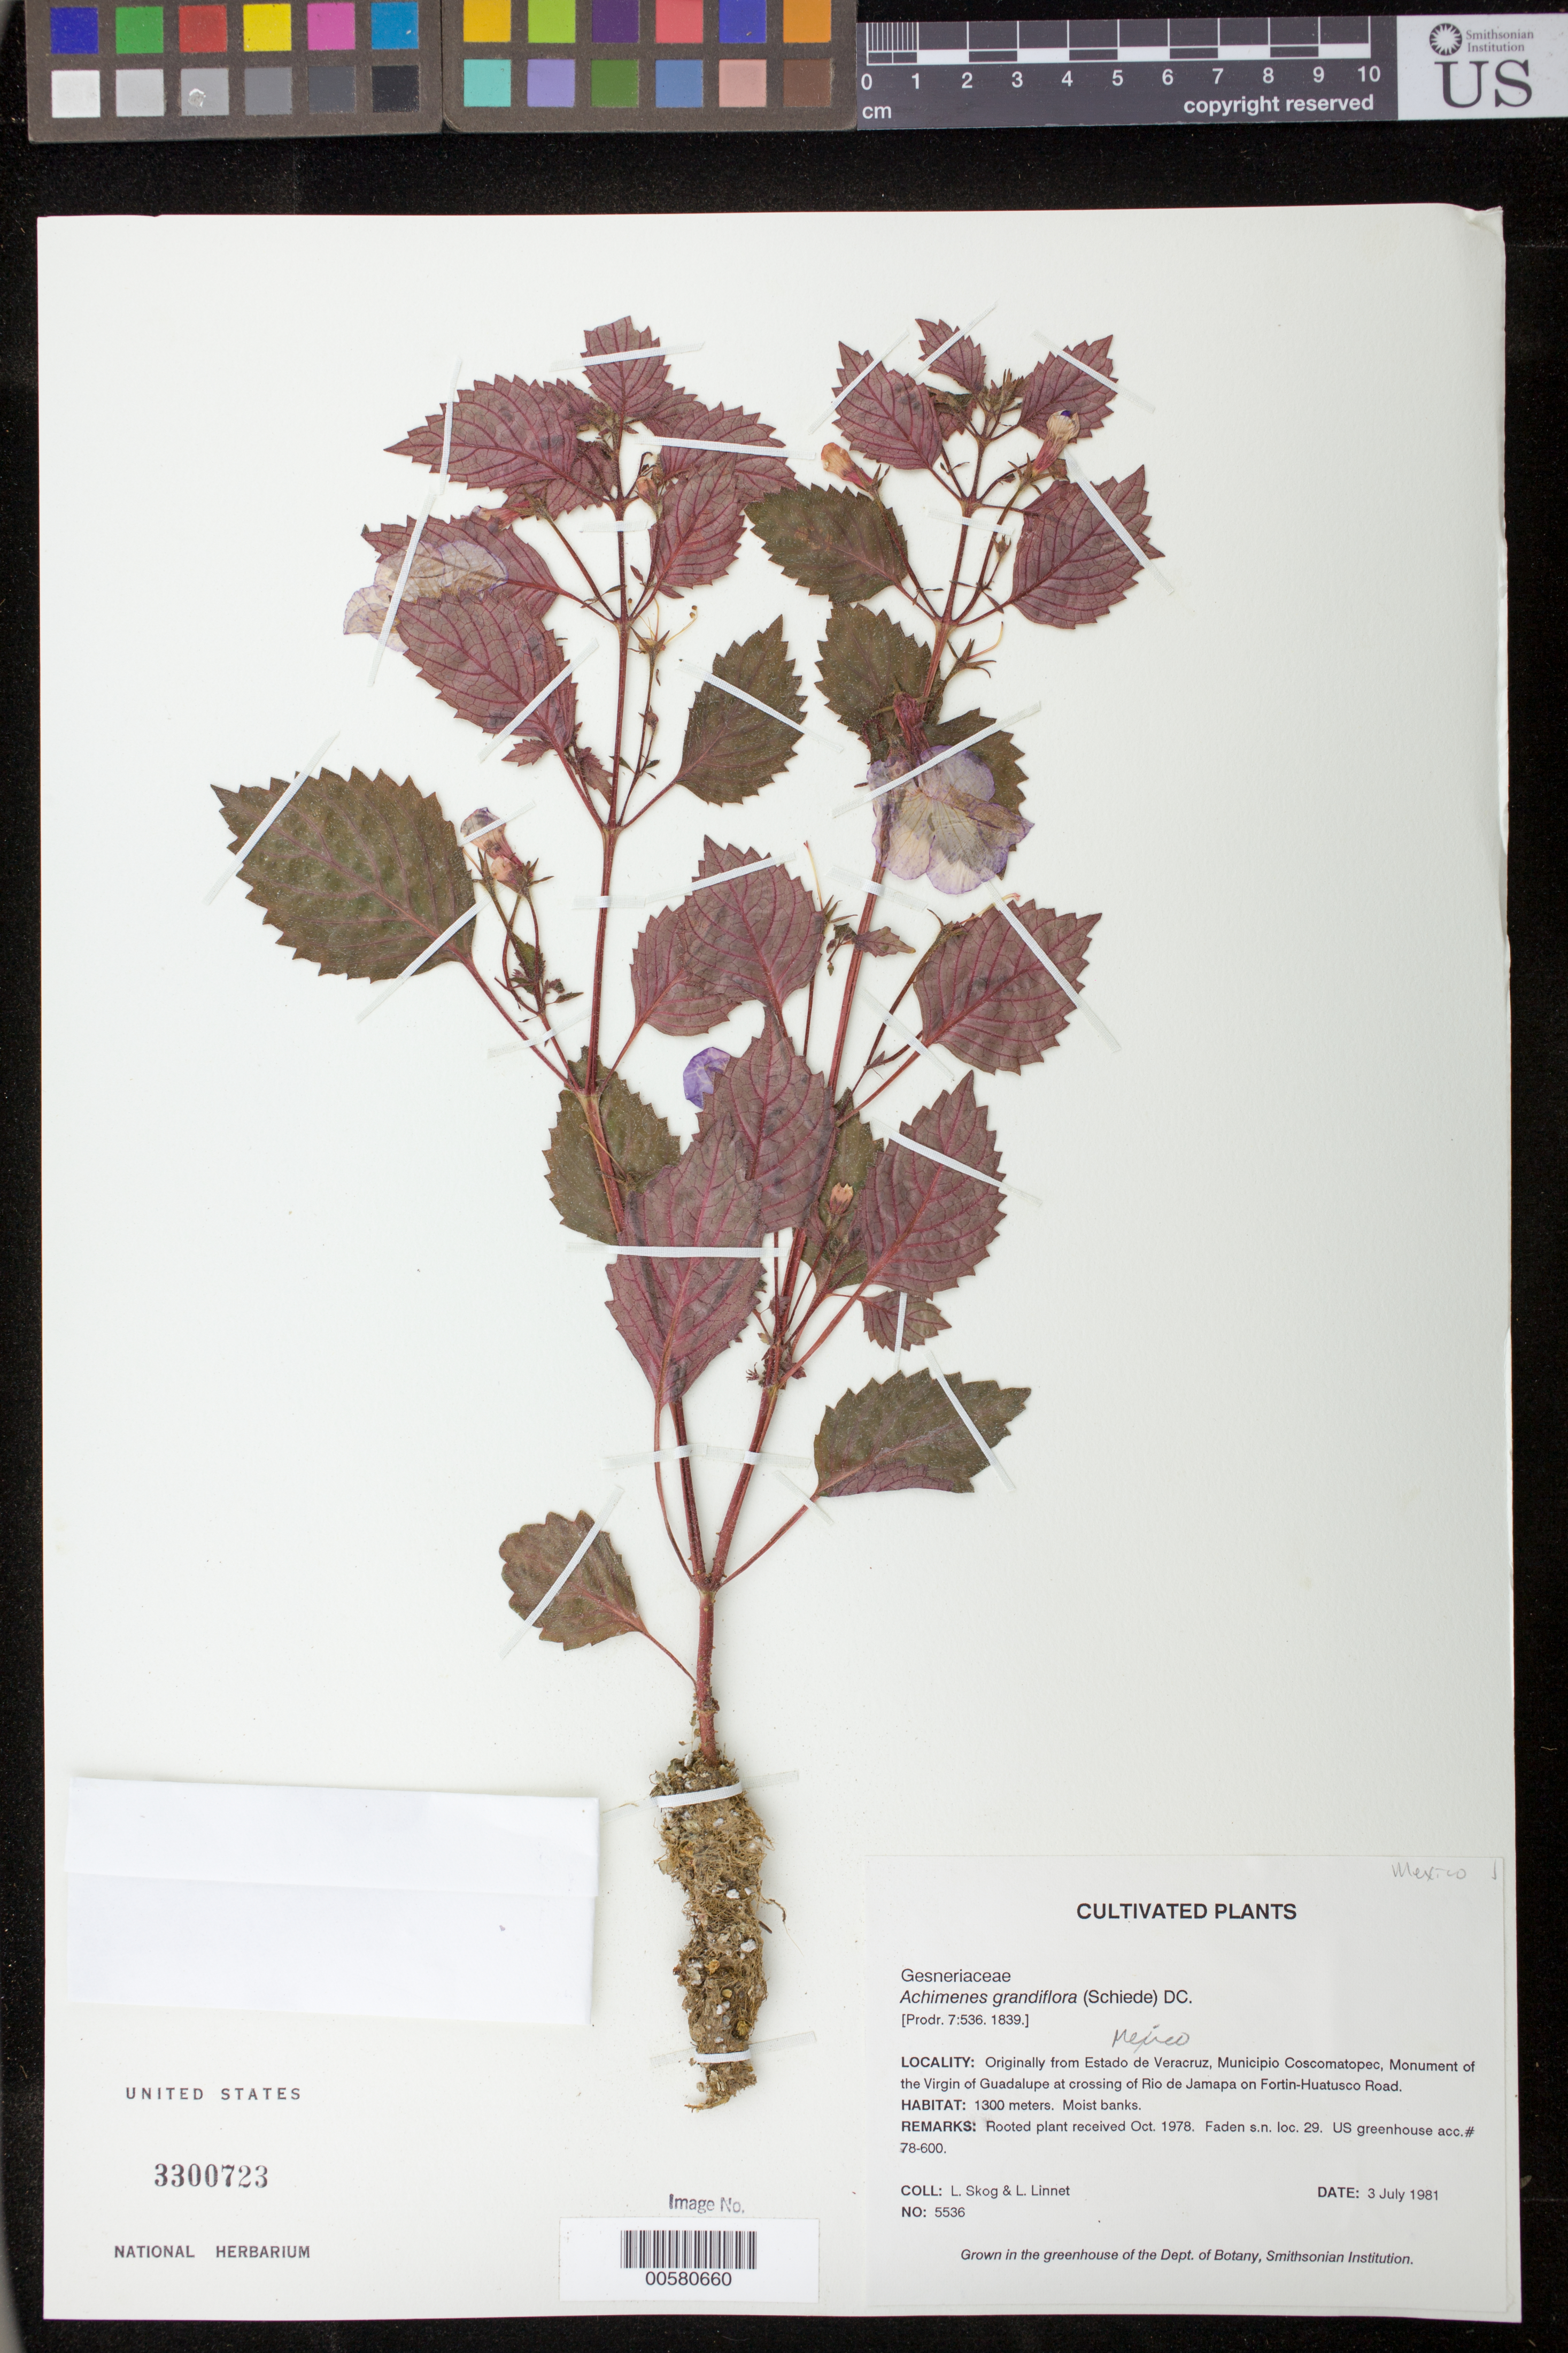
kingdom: Plantae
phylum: Tracheophyta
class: Magnoliopsida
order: Lamiales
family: Gesneriaceae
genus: Achimenes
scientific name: Achimenes grandiflora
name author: (Schiede) DC.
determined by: Skog, Laurence E.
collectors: L. E. Skog & L. Linett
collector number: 5536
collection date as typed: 03 Jul 1981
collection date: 1981-07-03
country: Mexico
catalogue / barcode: US 3300723